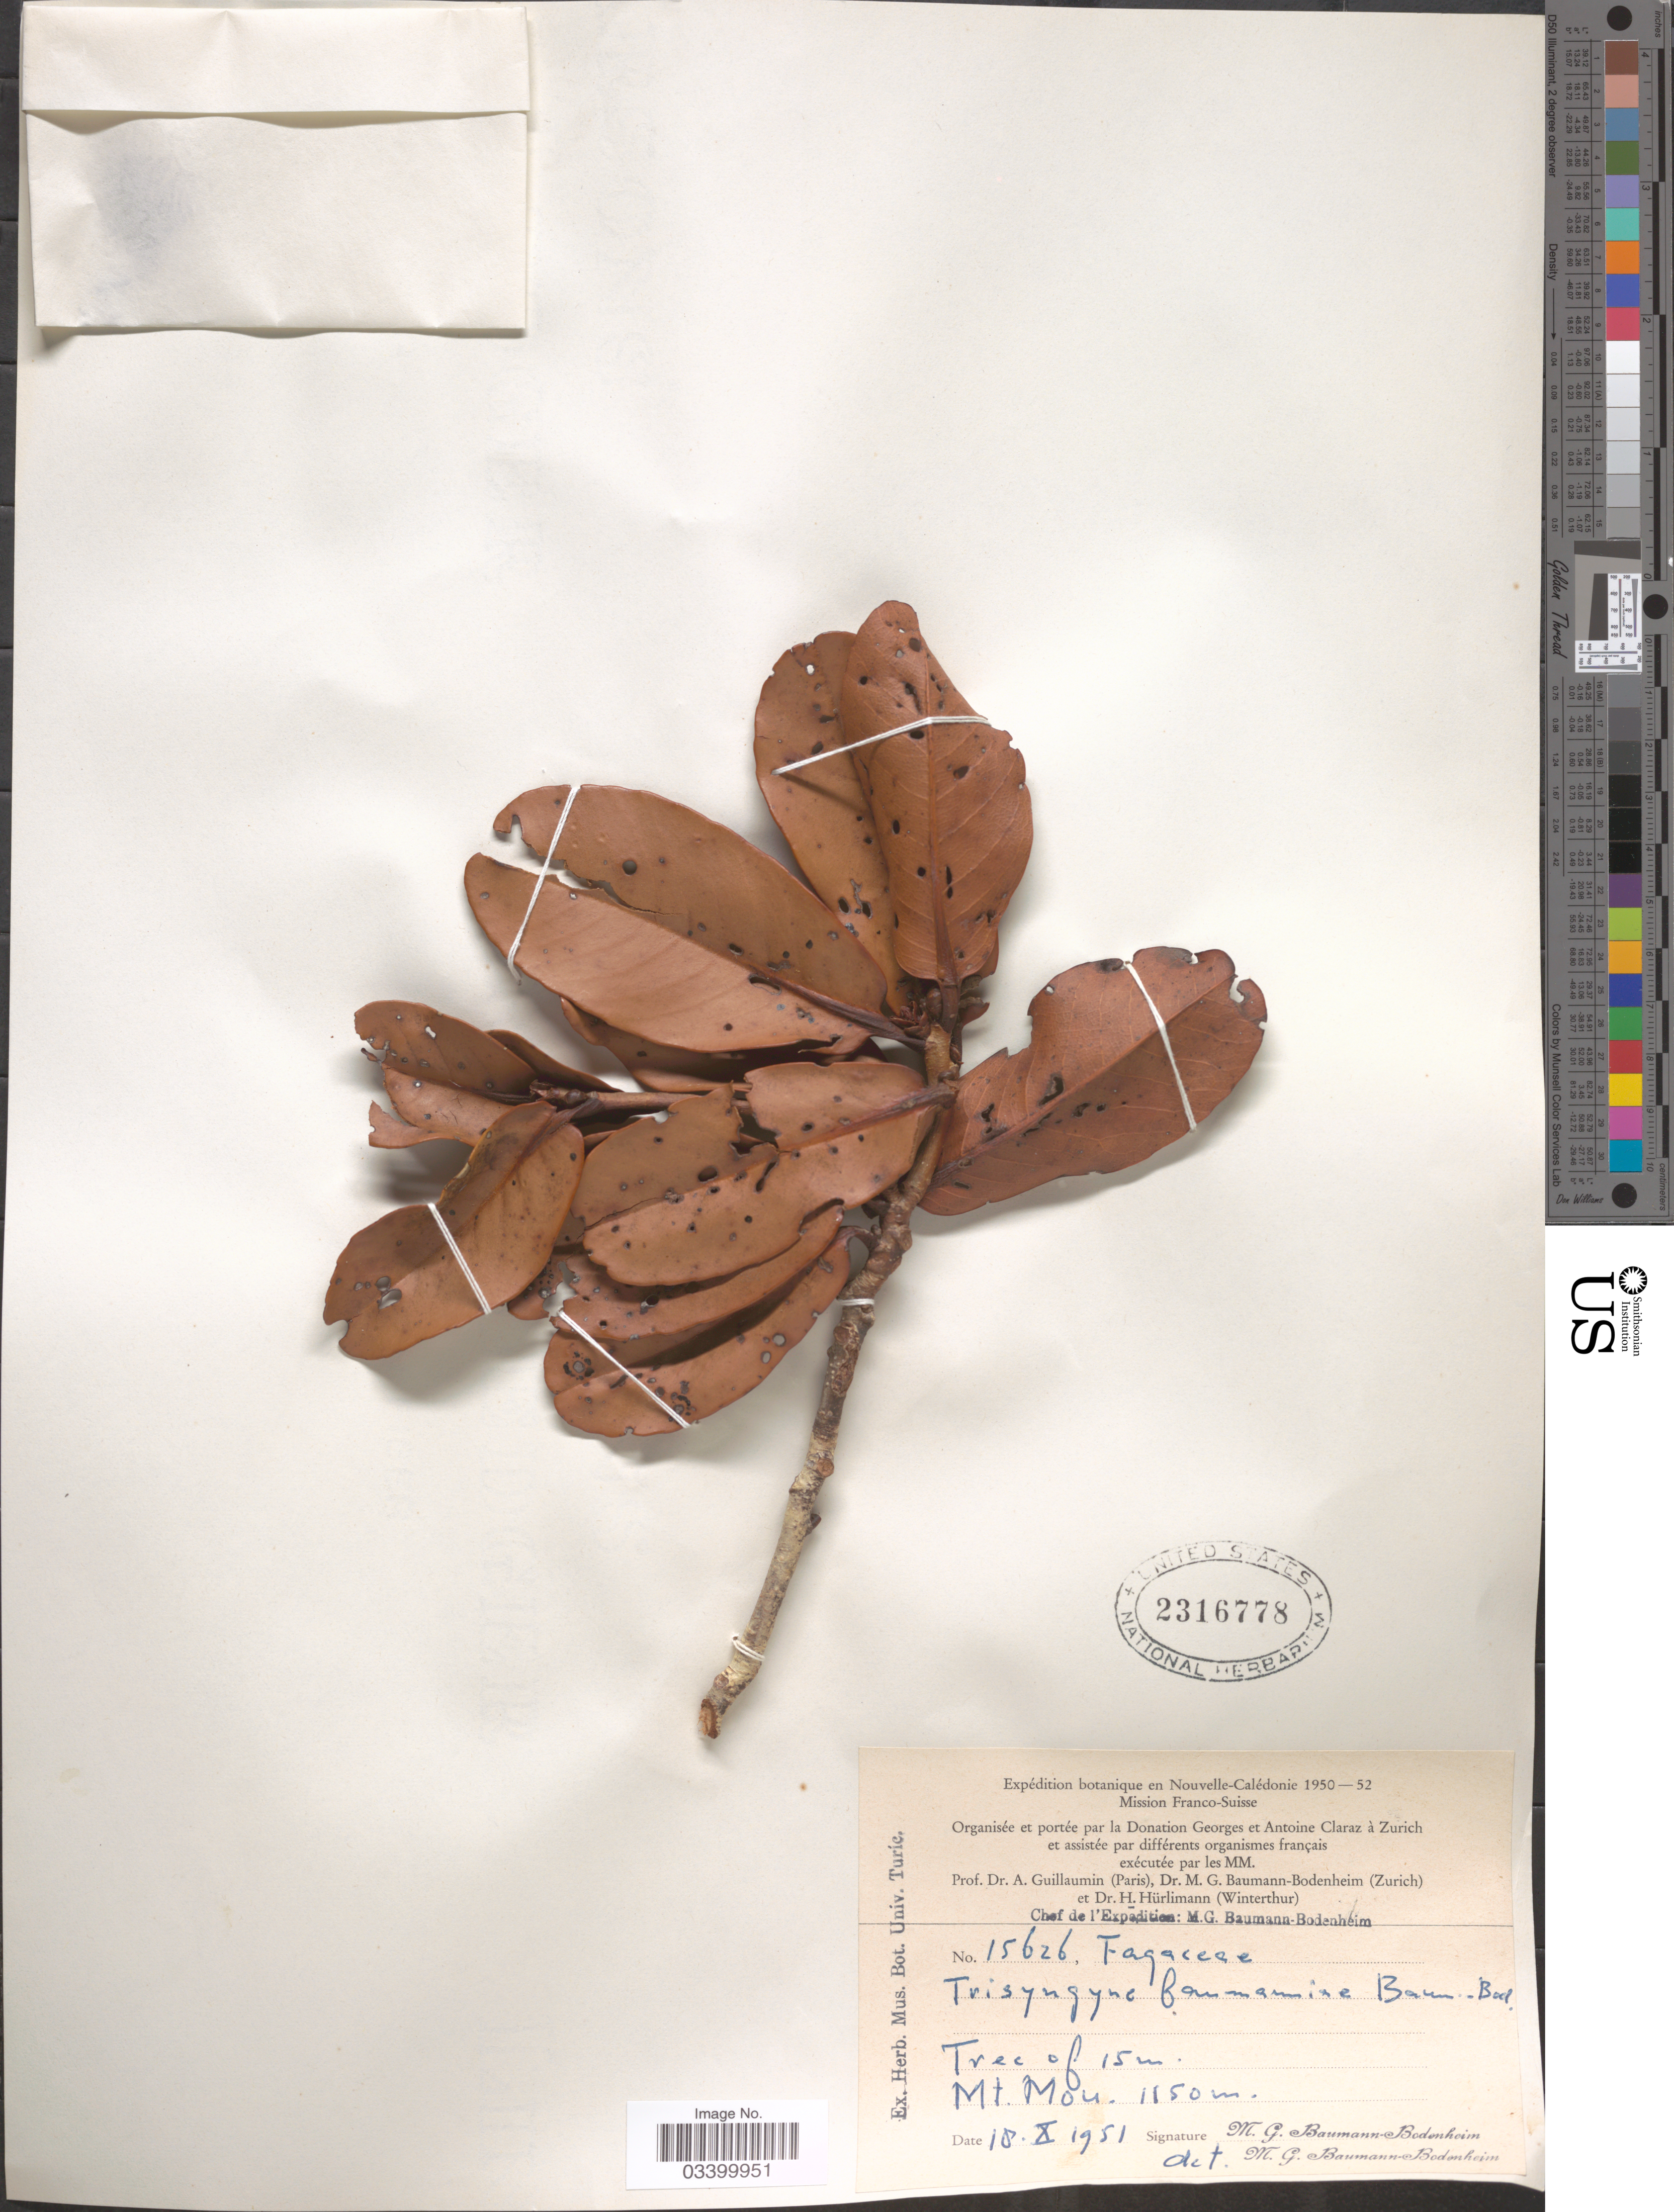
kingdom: Plantae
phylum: Tracheophyta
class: Magnoliopsida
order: Fagales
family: Nothofagaceae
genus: Nothofagus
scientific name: Nothofagus baumanniae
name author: (Baum.-Bod.) Steenis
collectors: M. G. Baumann-Bodenheim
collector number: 15626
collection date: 1951-10-18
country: New Caledonia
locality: Nouvelle-Calédonie. Mt. Mou.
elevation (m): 1150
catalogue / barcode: US 2316778